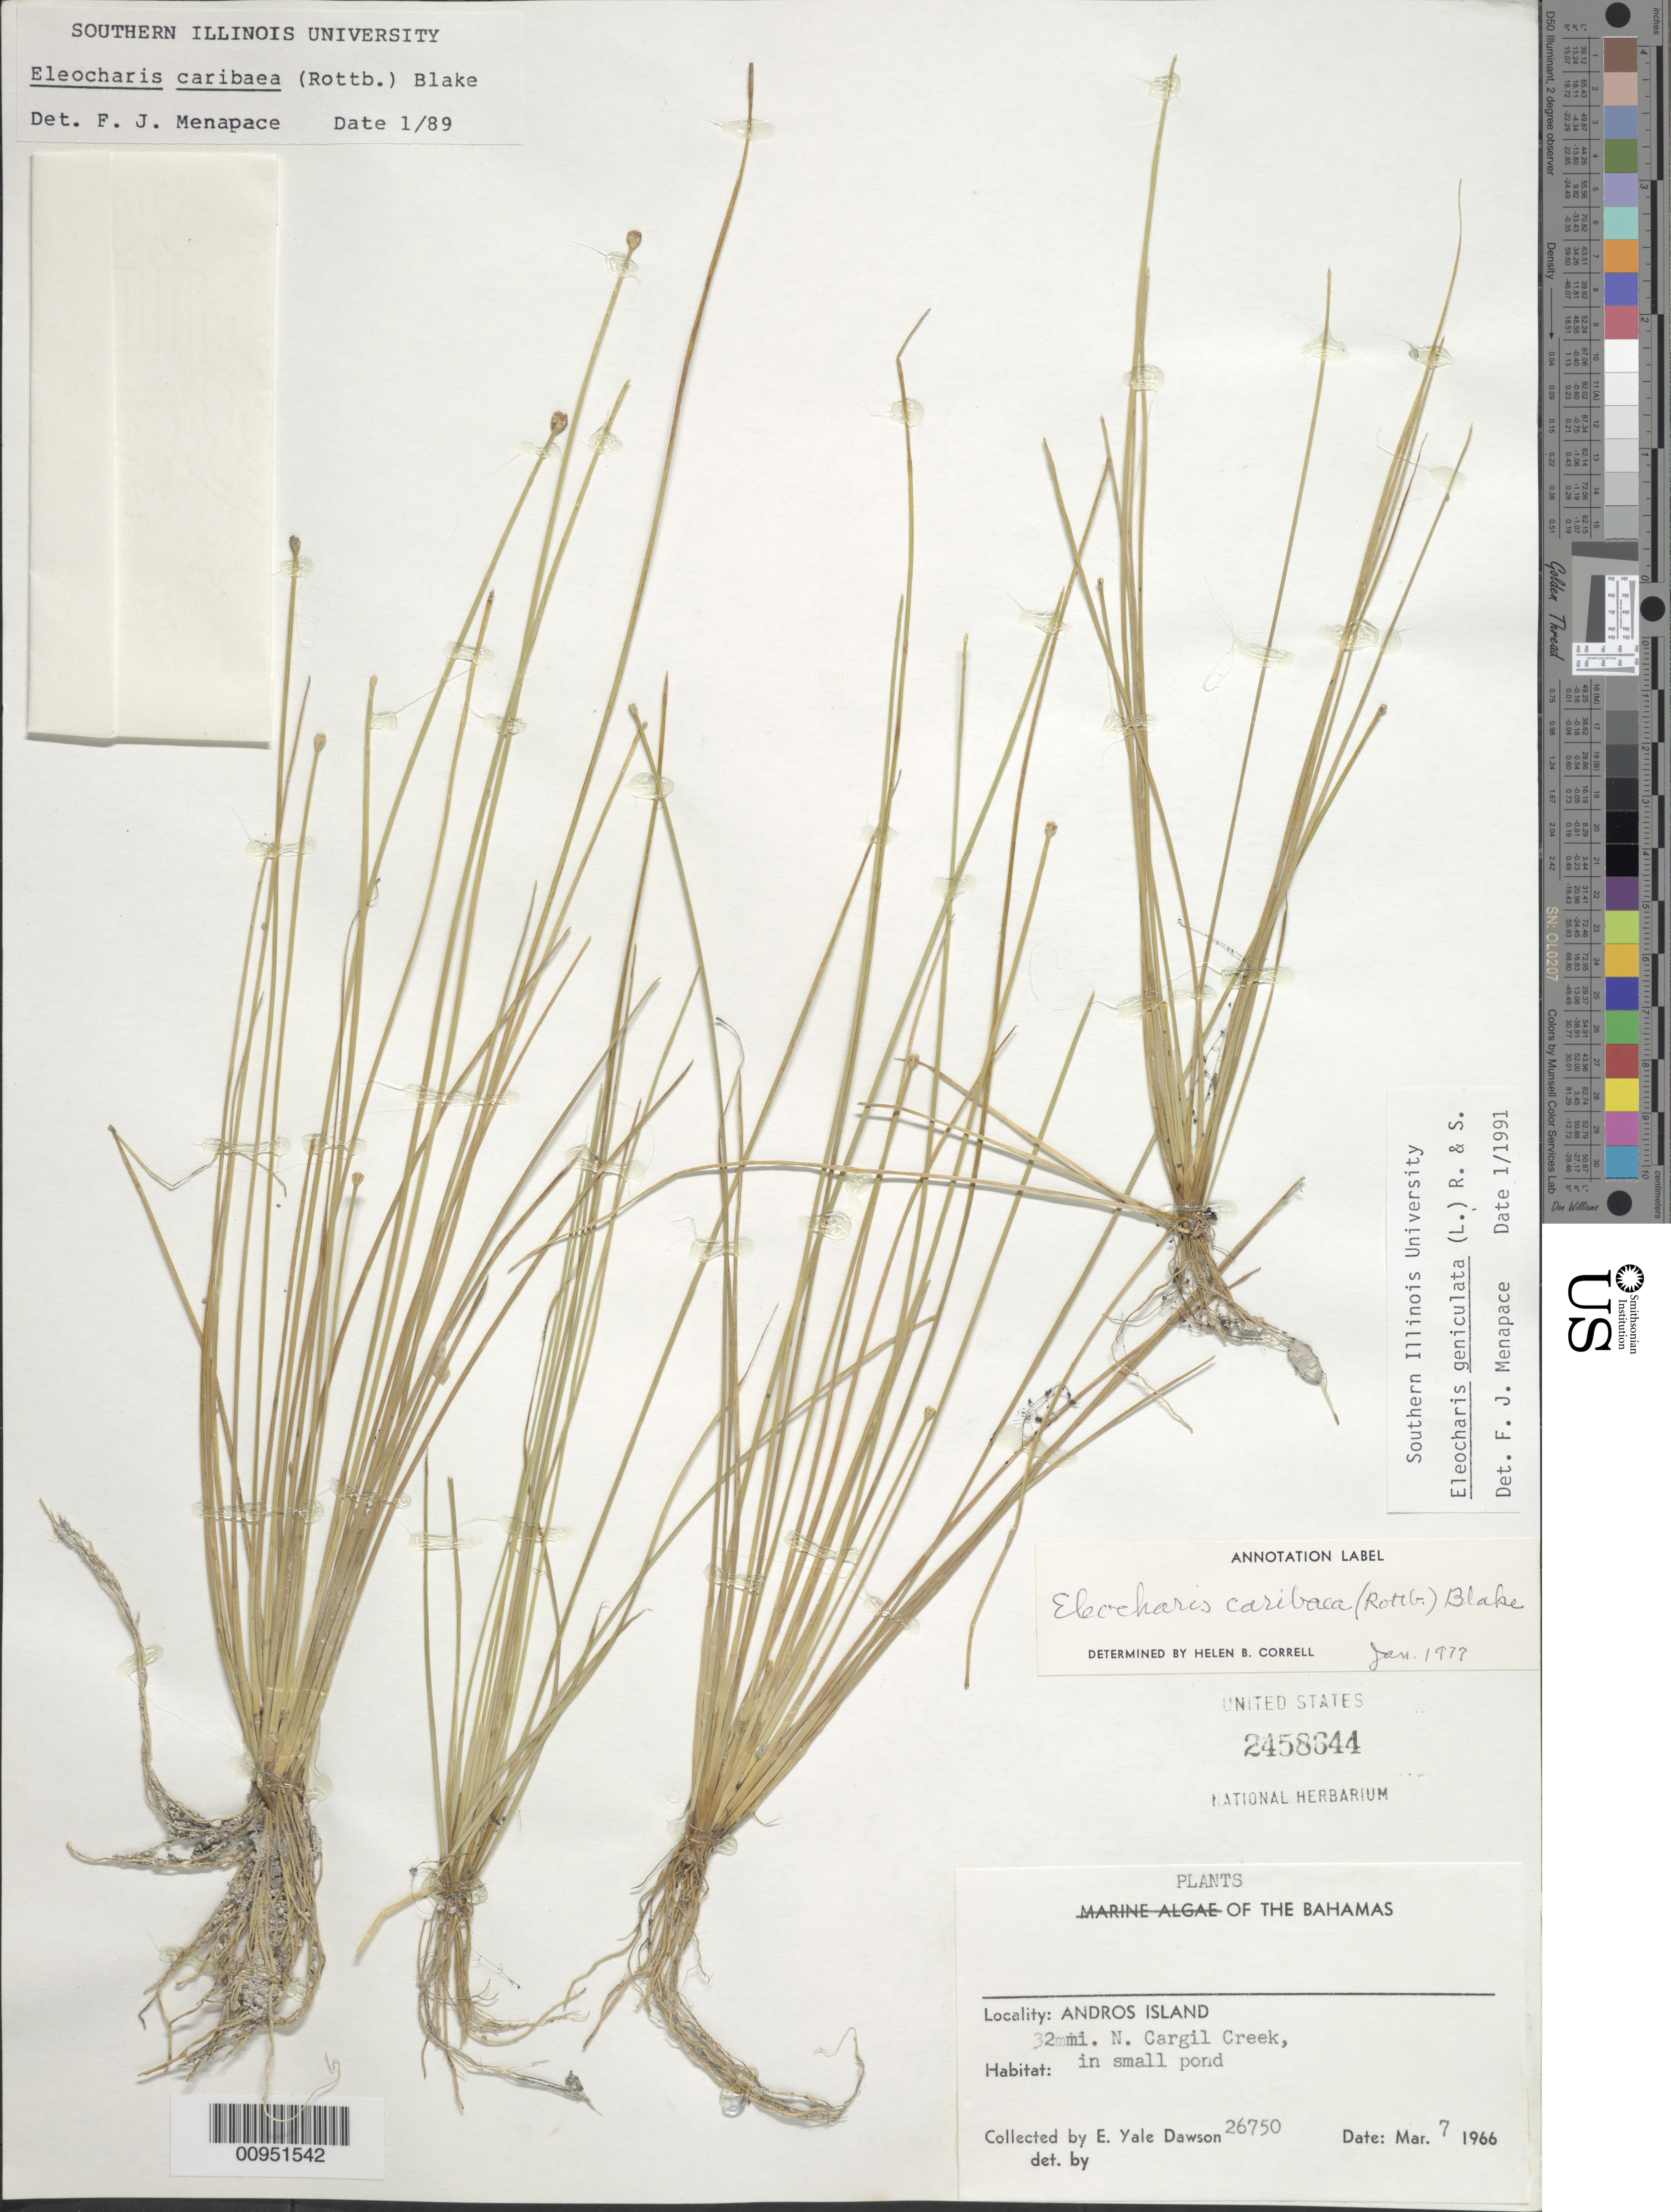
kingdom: Plantae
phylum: Tracheophyta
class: Liliopsida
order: Poales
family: Cyperaceae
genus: Eleocharis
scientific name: Eleocharis geniculata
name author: (L.) Roem. & Schult.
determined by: Menapace, F. J.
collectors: E. Y. Dawson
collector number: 26750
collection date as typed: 07 Mar 1966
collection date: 1966-03-07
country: Bahamas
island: Andros Island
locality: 2 miles N of Cargil Creek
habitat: In small pond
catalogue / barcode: US 2458644